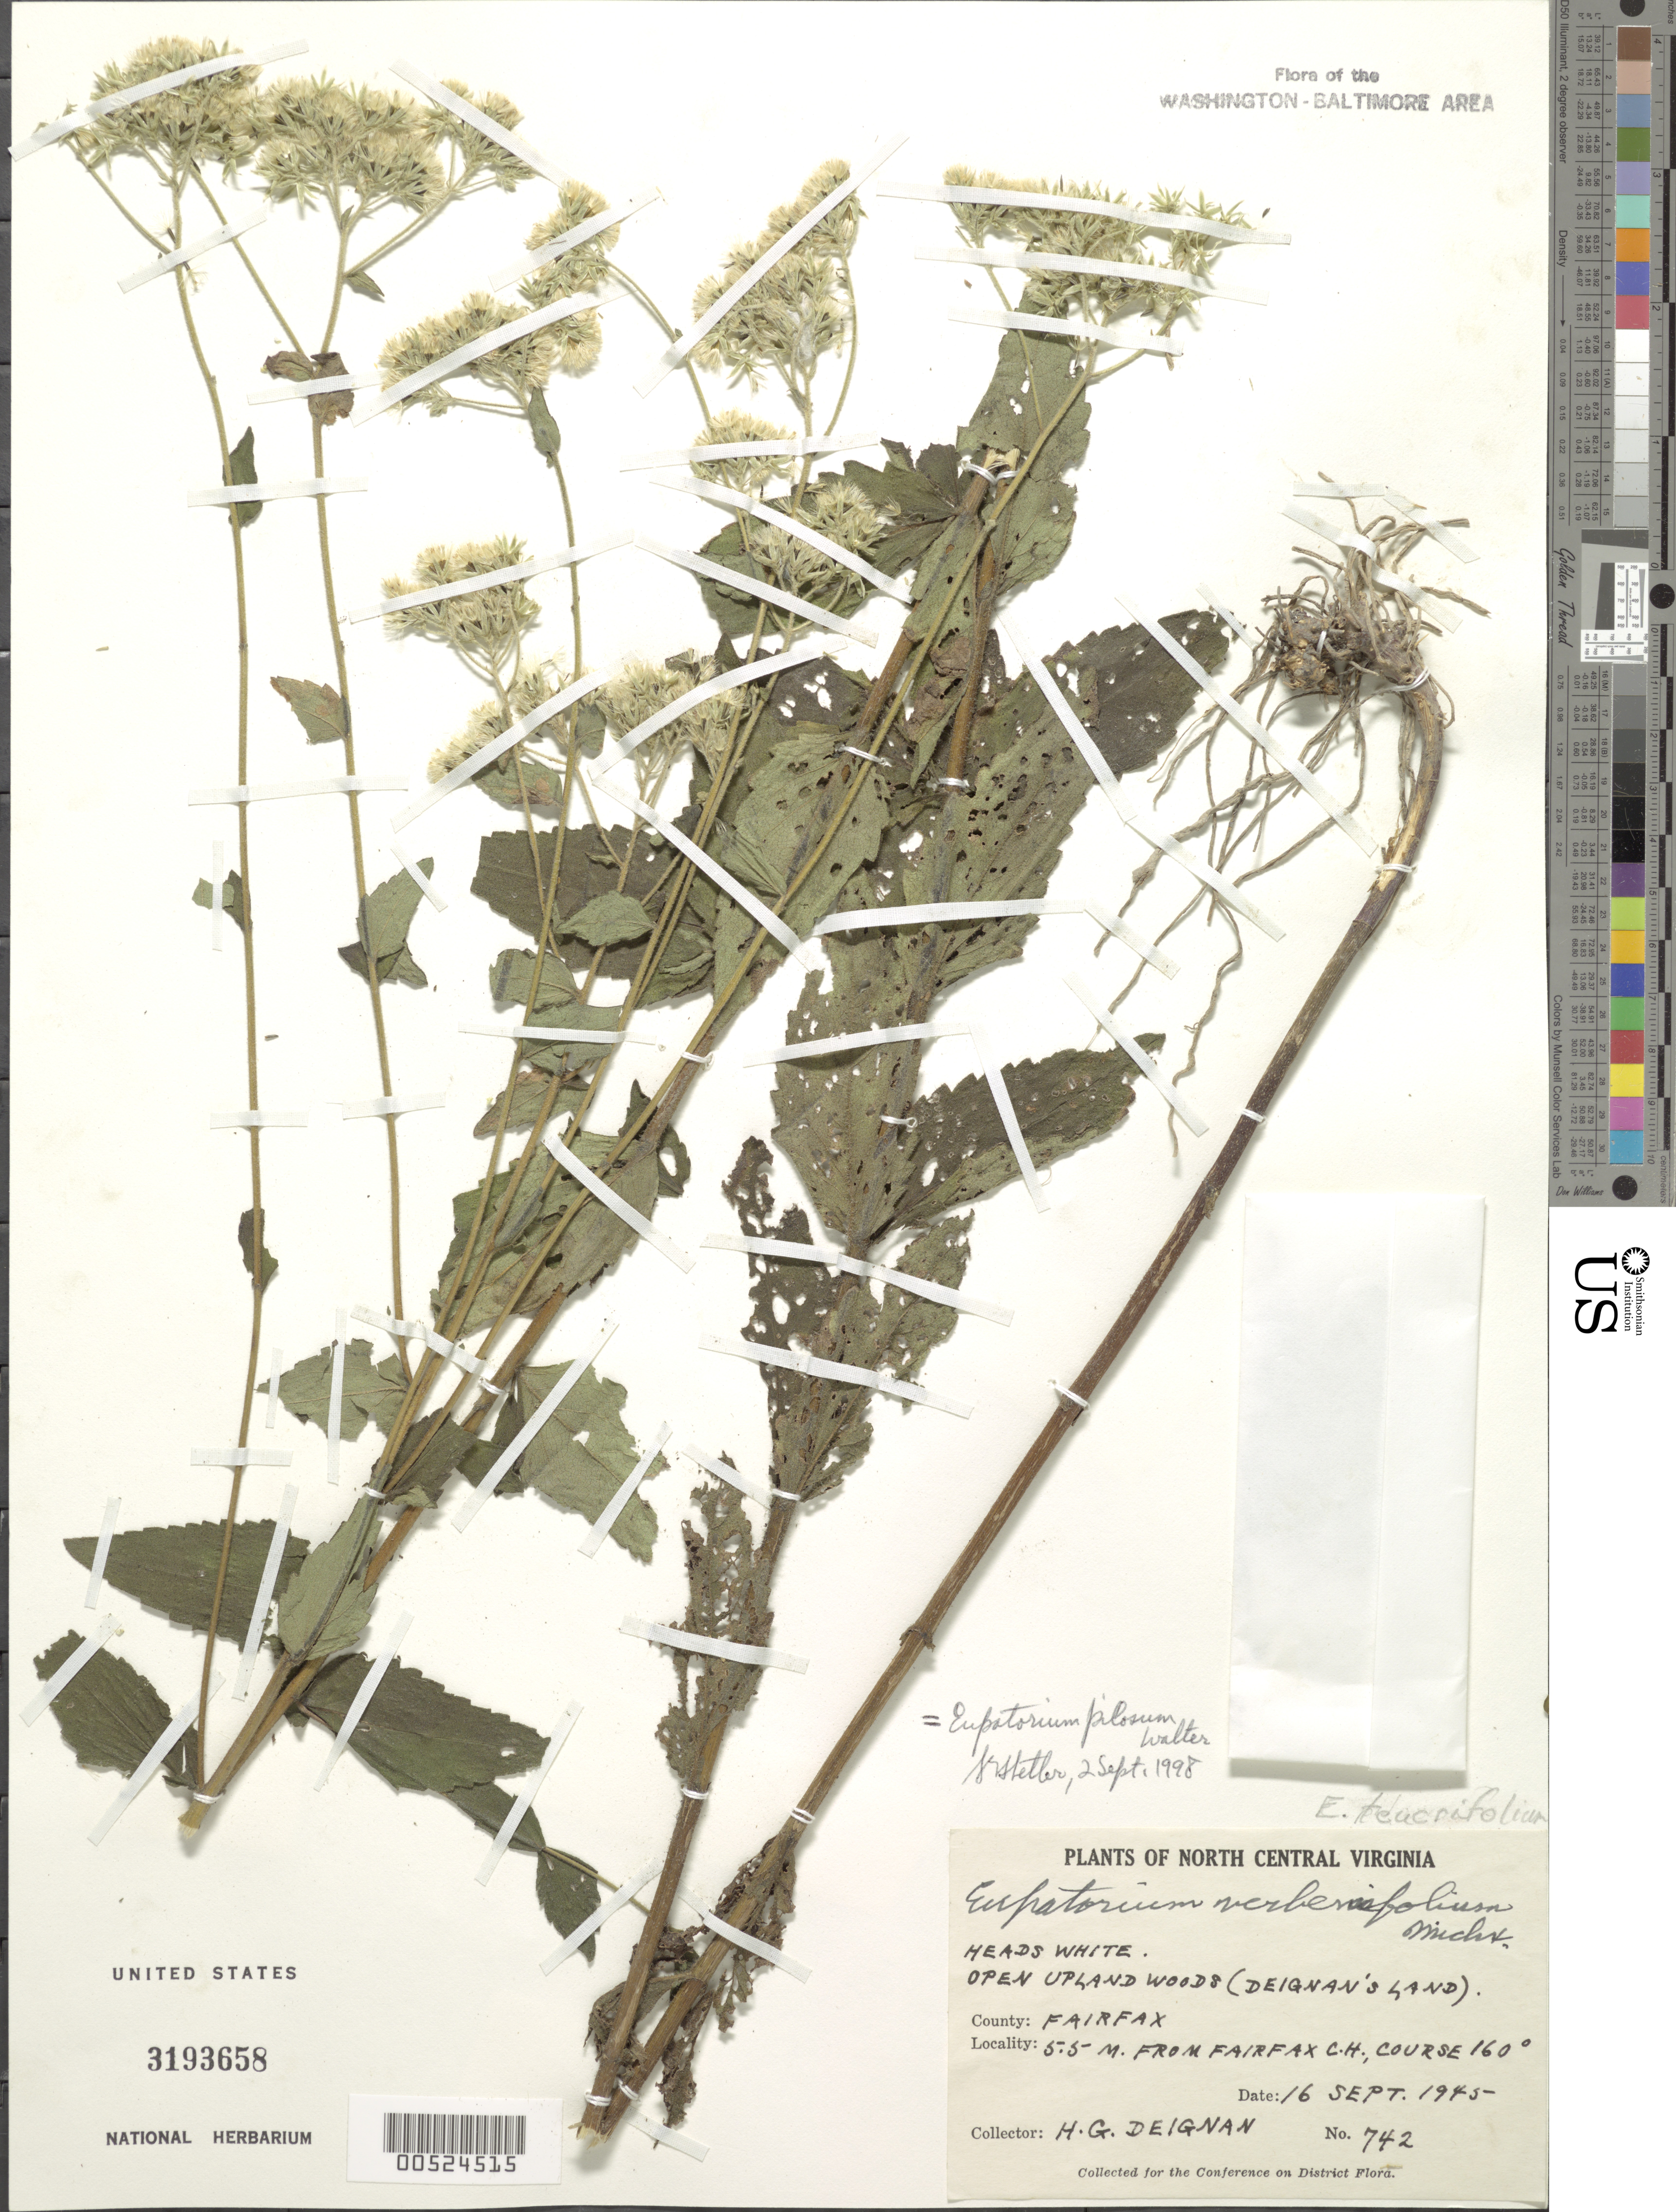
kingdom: Plantae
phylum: Tracheophyta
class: Magnoliopsida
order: Asterales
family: Asteraceae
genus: Eupatorium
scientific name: Eupatorium pilosum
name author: Walter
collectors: H. Deignan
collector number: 742.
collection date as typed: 16 Sep 1945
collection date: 1945-09-16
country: United States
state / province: Virginia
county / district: Fairfax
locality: Fairfax Court House, 5.5 mi. from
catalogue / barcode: US 3193658